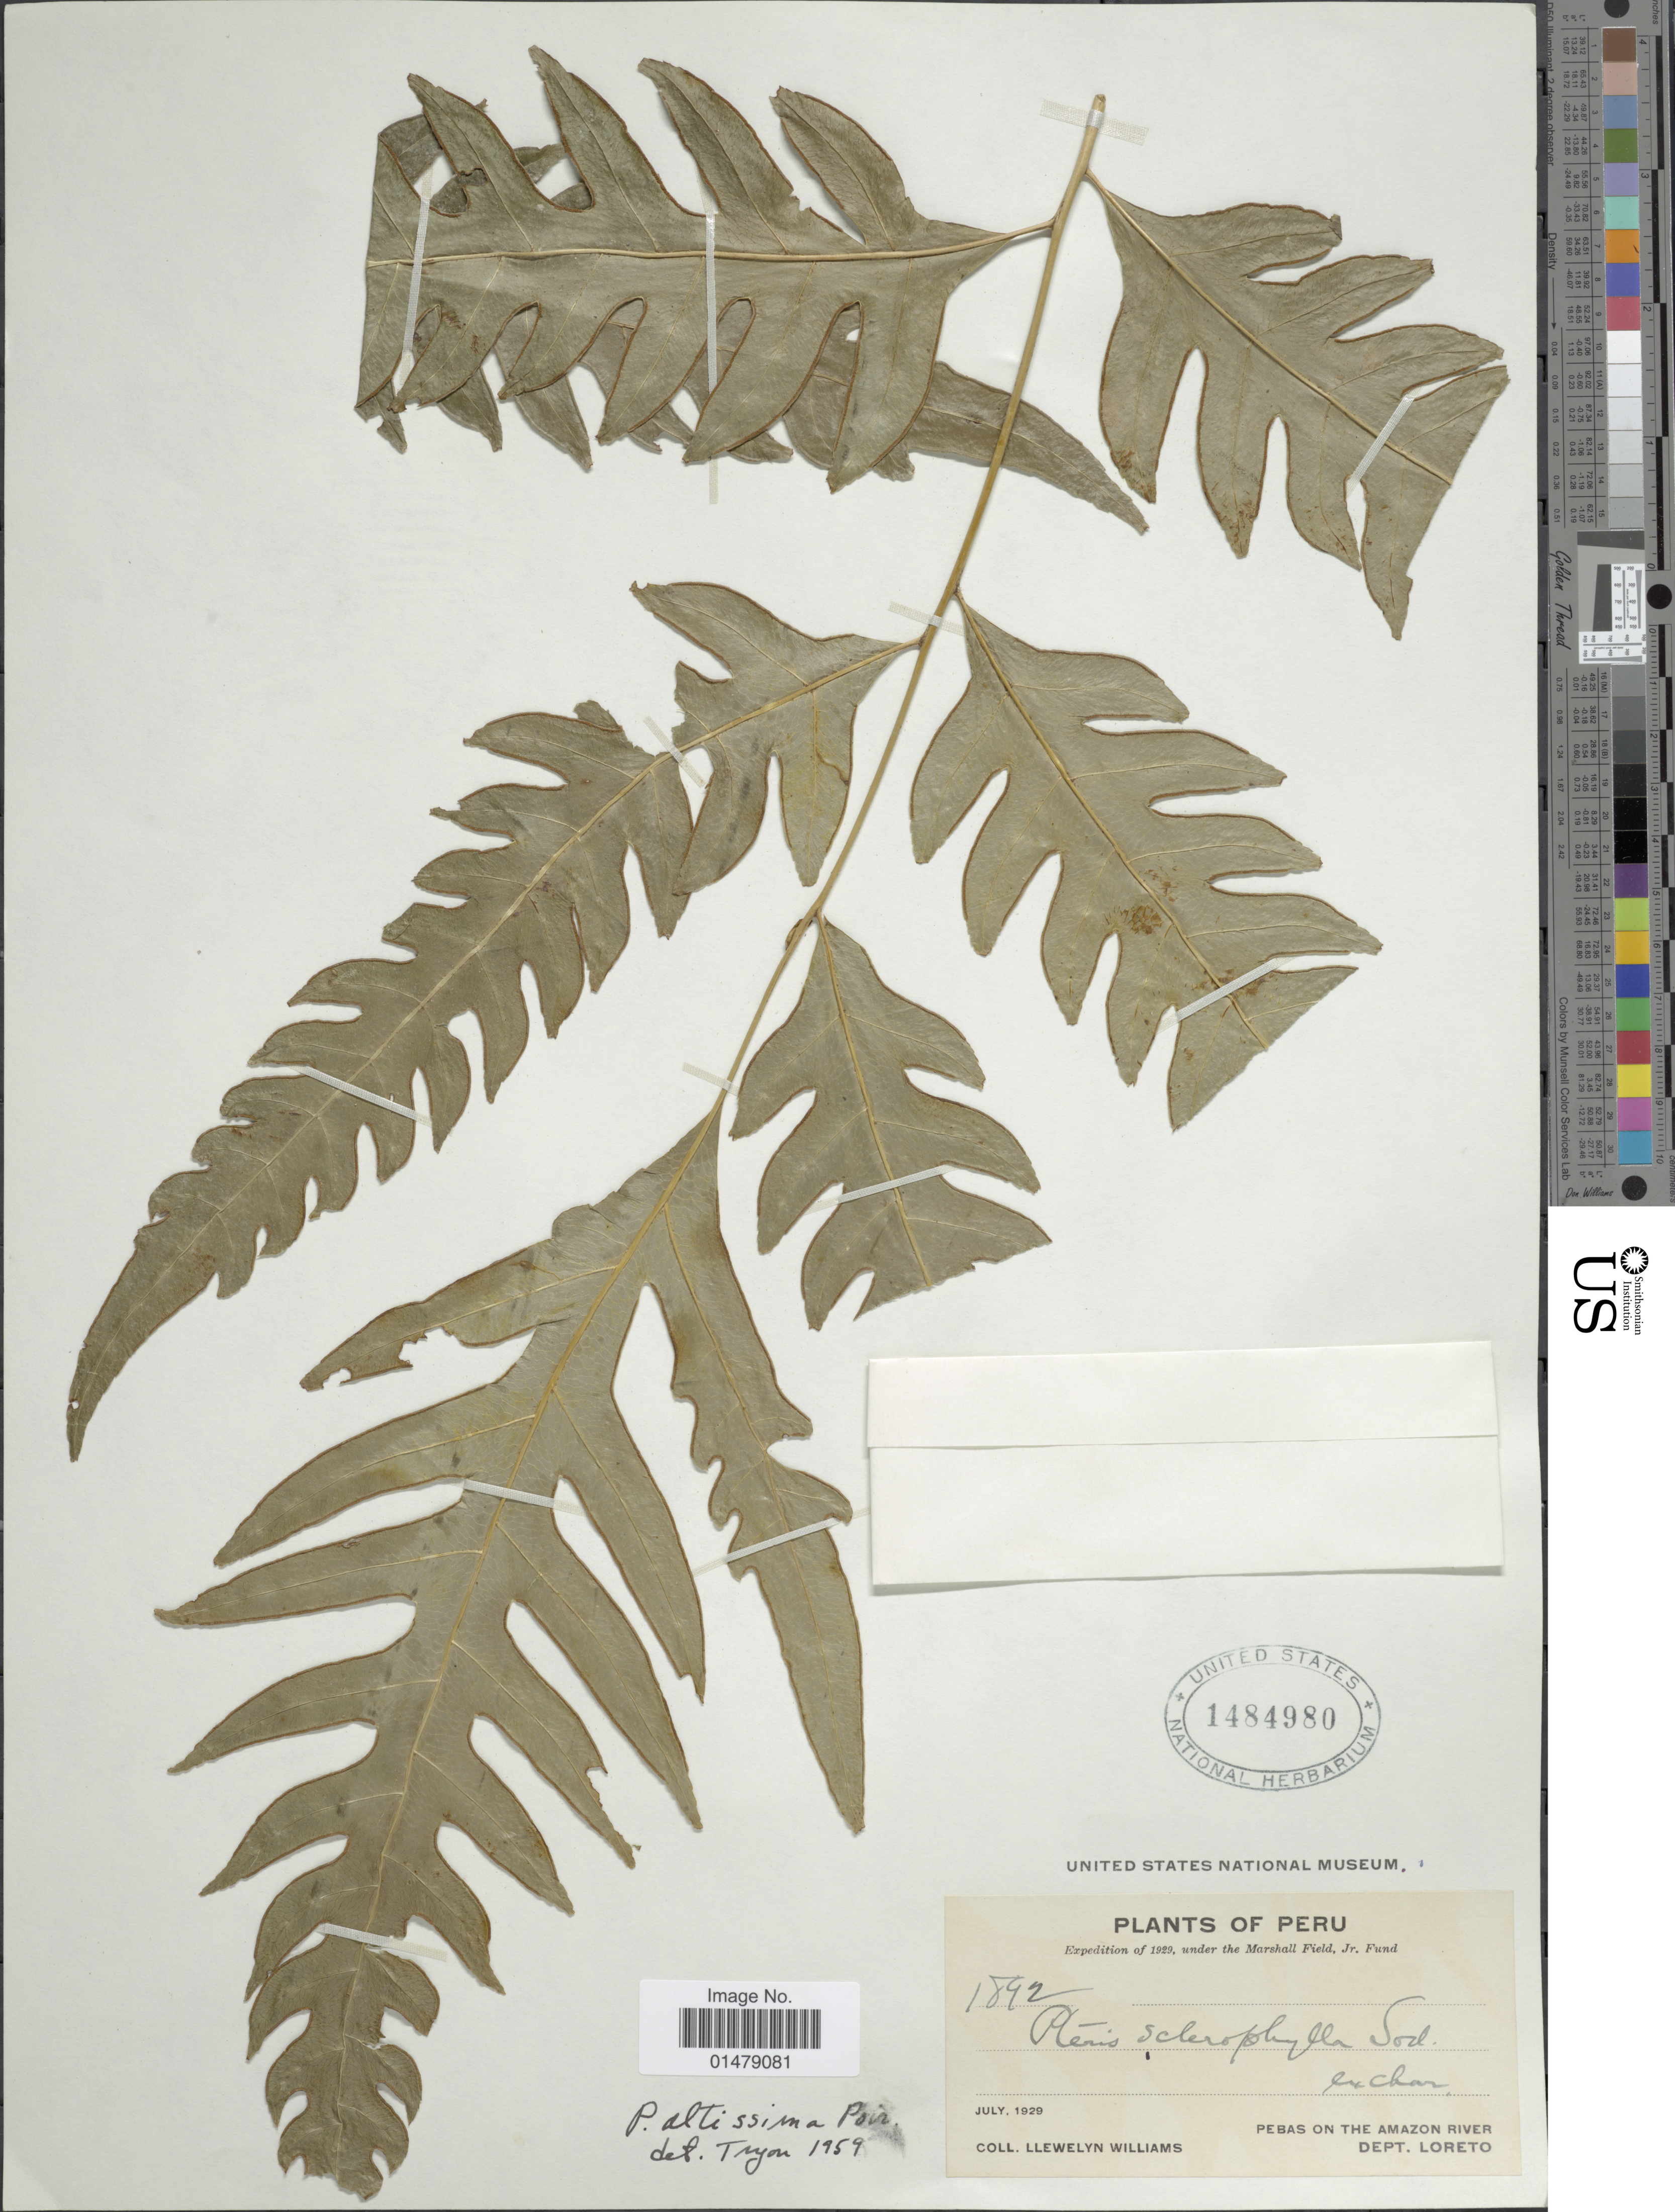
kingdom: Plantae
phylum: Tracheophyta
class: Polypodiopsida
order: Polypodiales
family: Pteridaceae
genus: Pteris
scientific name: Pteris altissima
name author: Poir.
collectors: Ll. Williams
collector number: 1892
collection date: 1929-07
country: Peru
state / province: Loreto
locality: Pebas on the Amazon River. Dept. Loreto.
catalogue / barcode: US 1484980